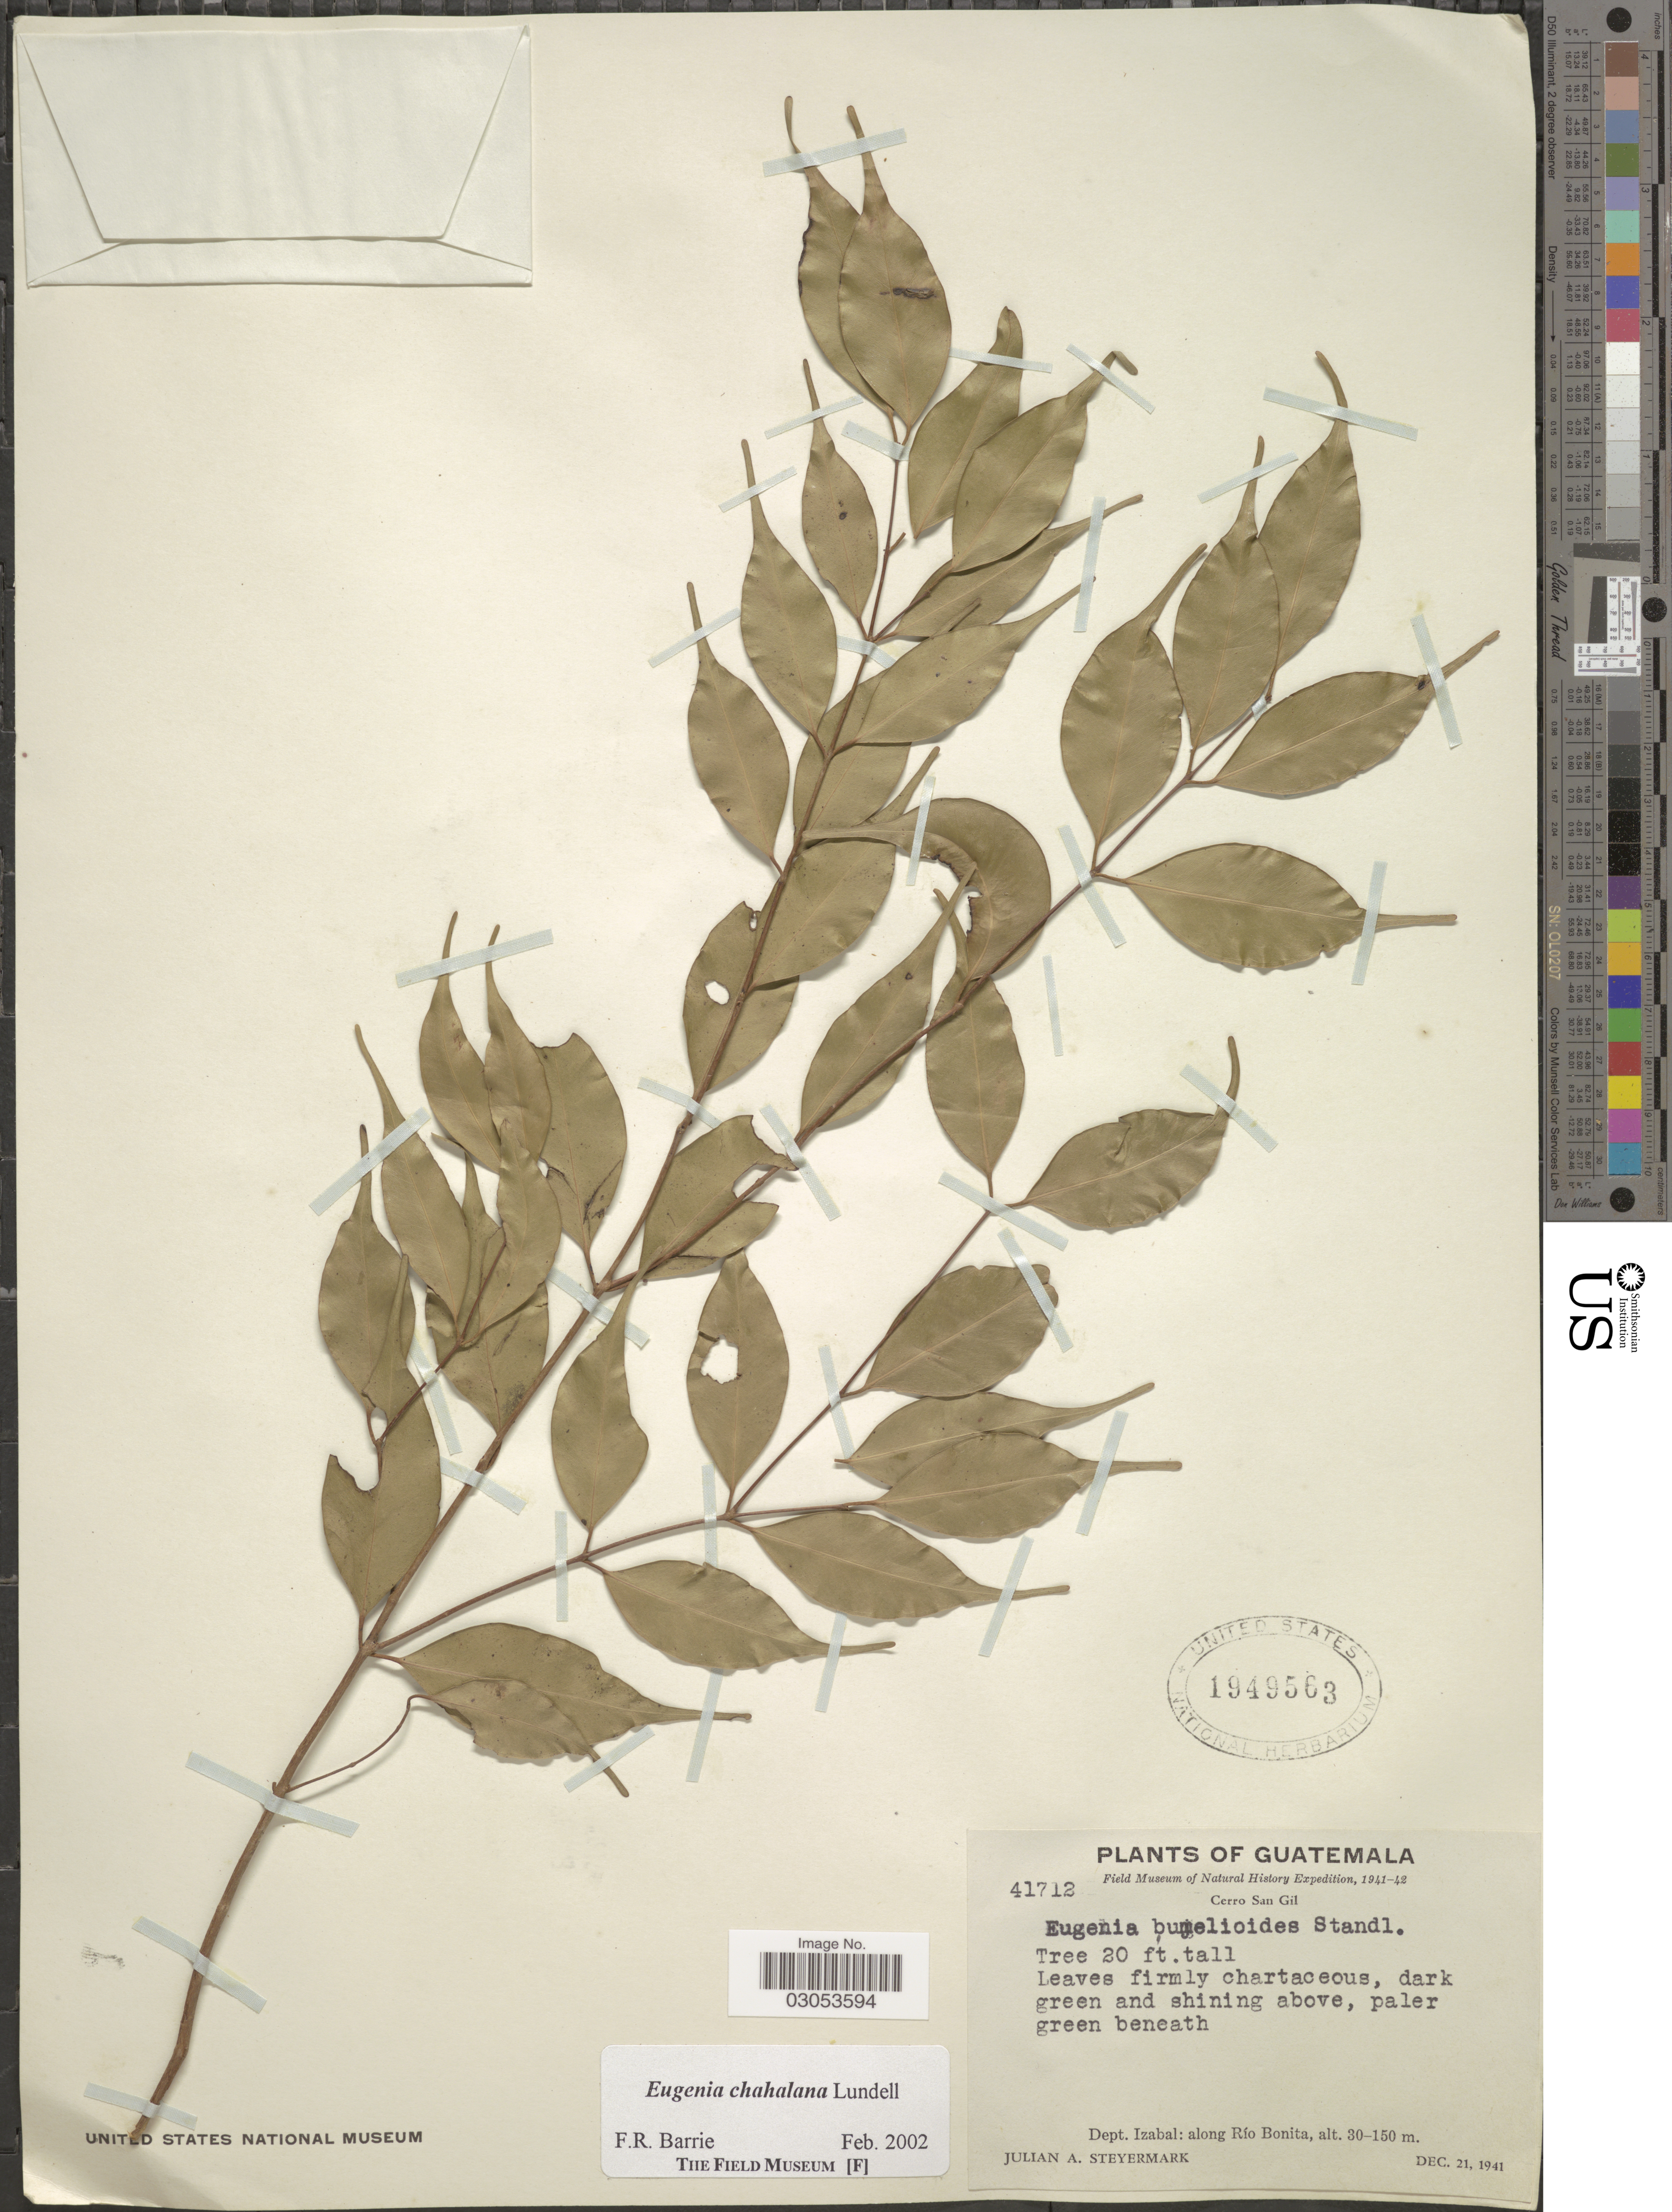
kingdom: Plantae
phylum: Tracheophyta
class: Magnoliopsida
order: Myrtales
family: Myrtaceae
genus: Eugenia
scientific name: Eugenia chahalana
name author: Lundell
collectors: J. Steyermark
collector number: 41712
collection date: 1941-12-21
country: Guatemala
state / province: Izabal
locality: Cerro San Gil. Dept. Izabal: along Río Bonita.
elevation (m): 30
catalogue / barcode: US 1949563